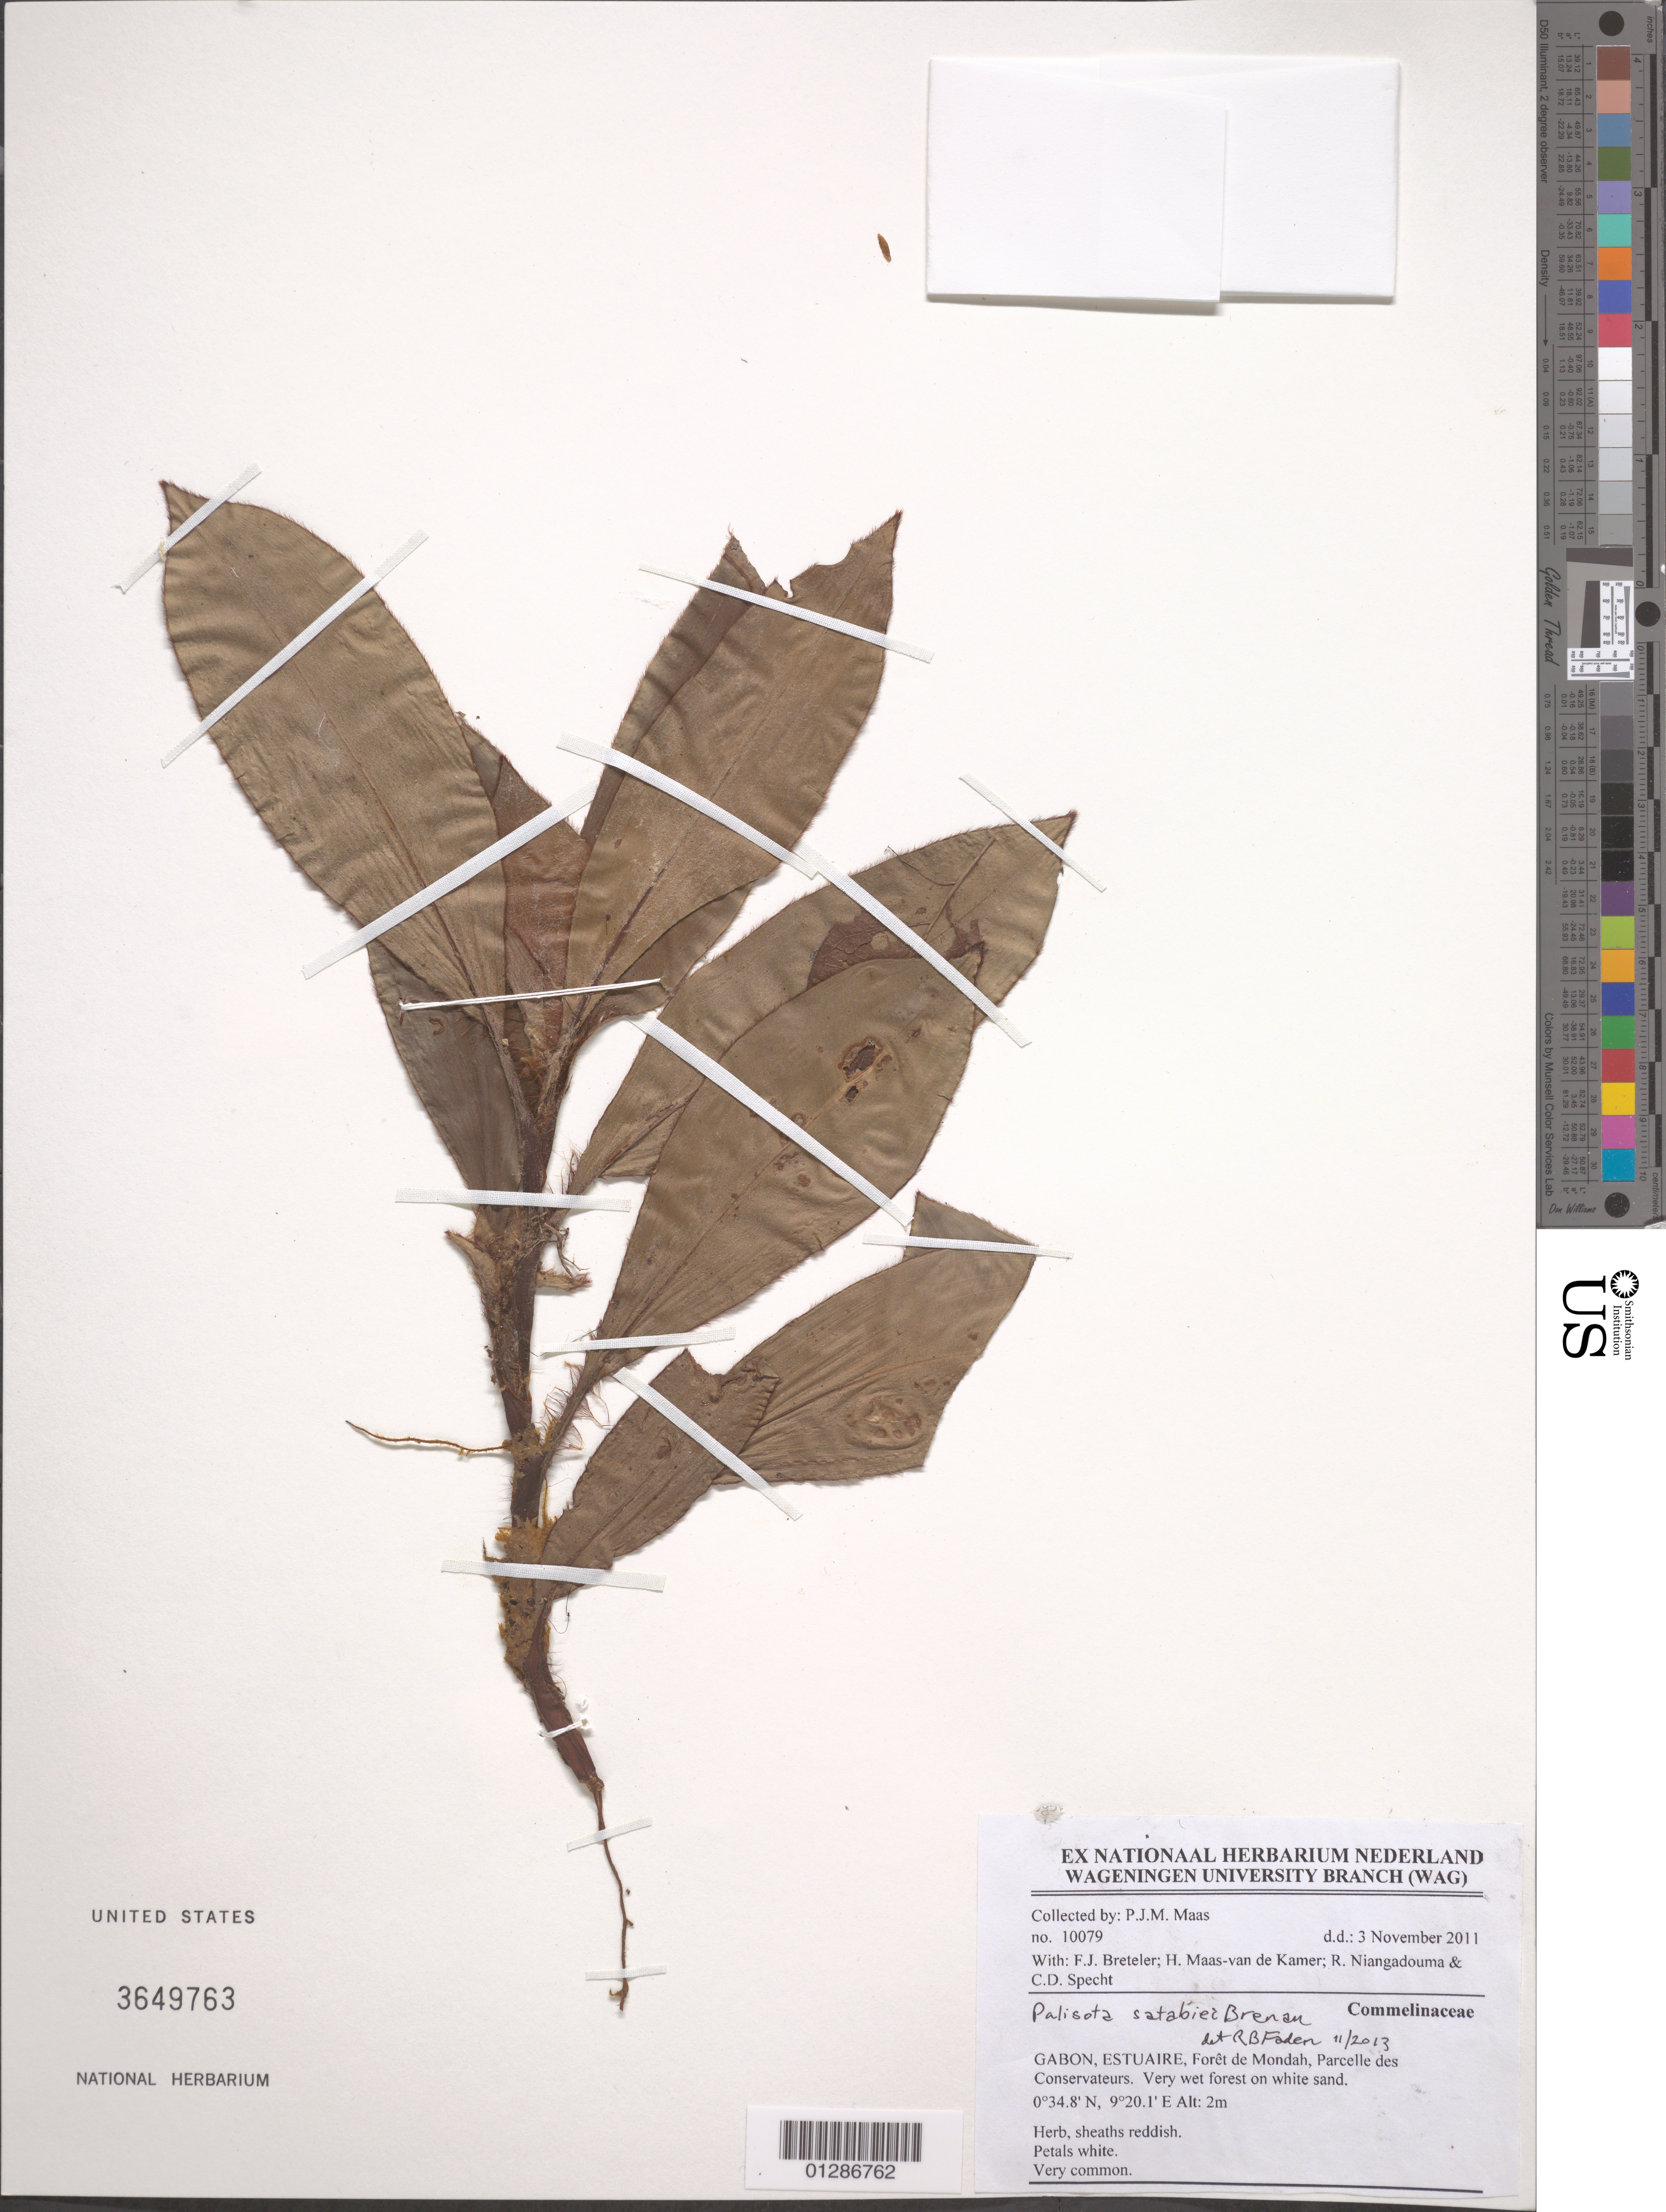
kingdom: Plantae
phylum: Tracheophyta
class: Liliopsida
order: Commelinales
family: Commelinaceae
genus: Palisota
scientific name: Palisota satabiei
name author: Brenan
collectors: P. Maas, F. J. Breteler, H. Maas van de Kamer & R. Niangadouma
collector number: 10079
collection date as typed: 3 Nov 2011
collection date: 2011-11-03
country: Gabon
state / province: Estuaire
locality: Foret de mondah, Parcelle des Conservateus.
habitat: Herb.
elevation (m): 2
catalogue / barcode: US 3649763